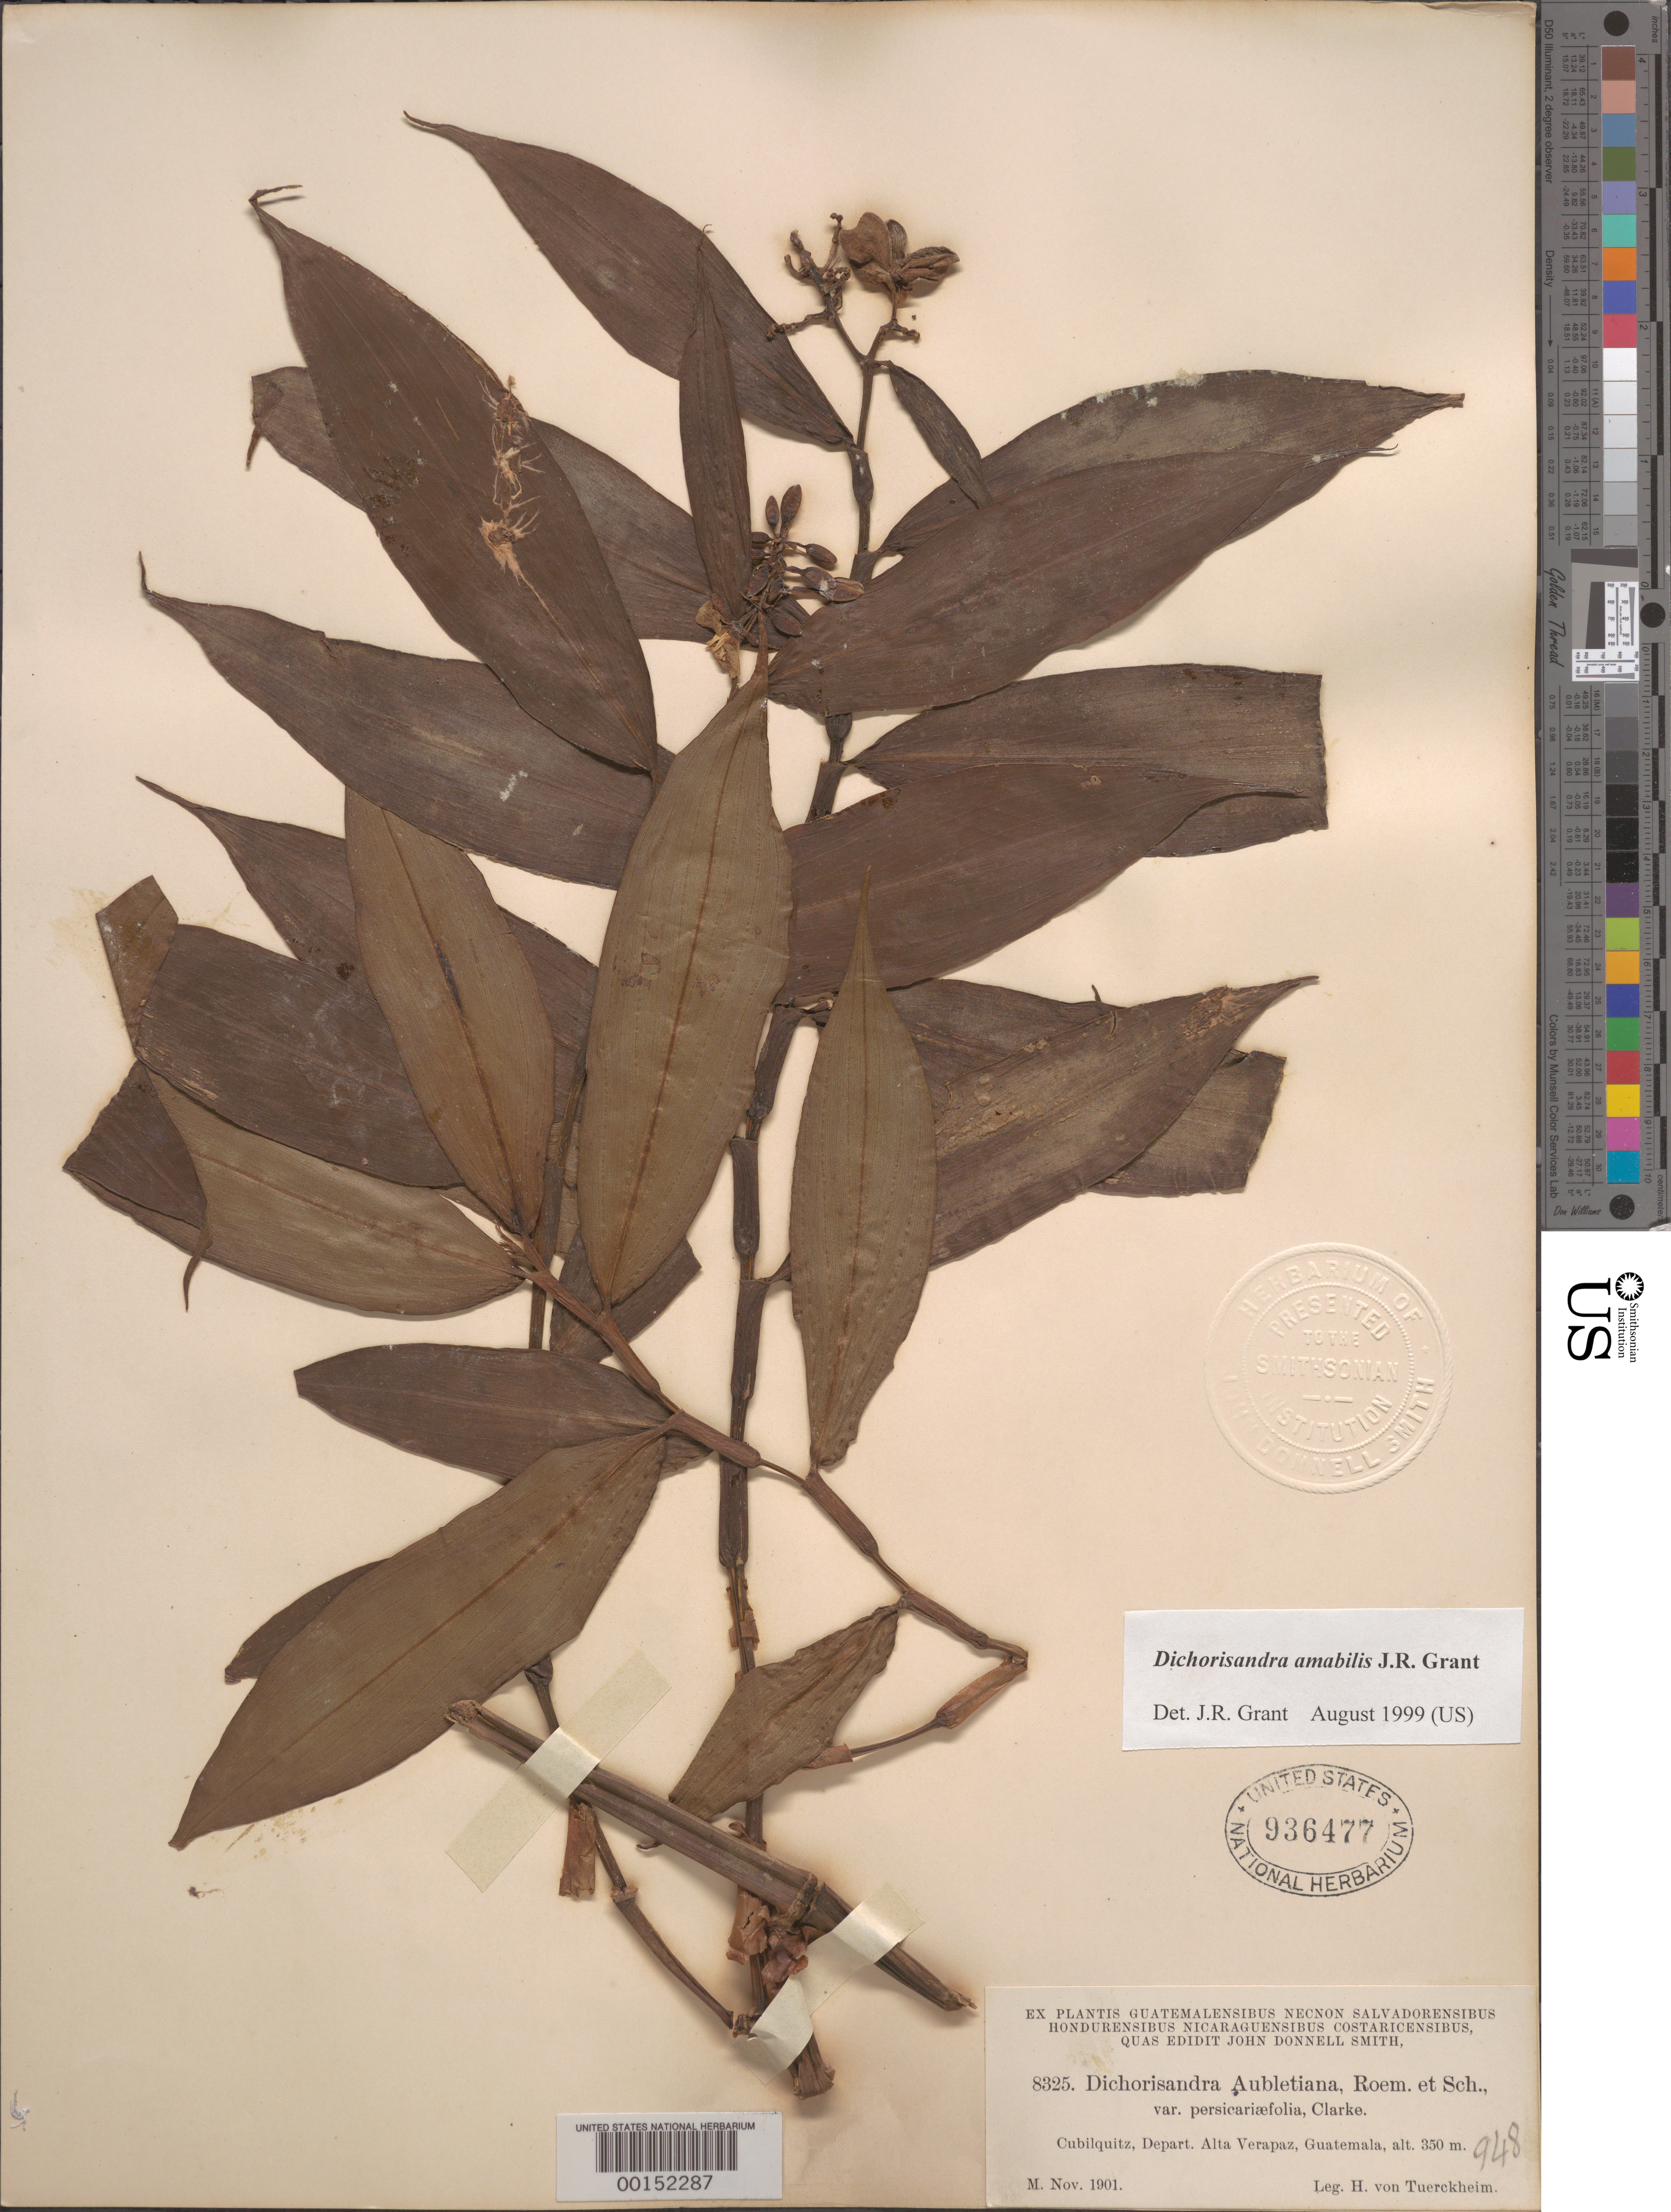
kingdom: Plantae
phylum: Tracheophyta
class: Liliopsida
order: Commelinales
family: Commelinaceae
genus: Dichorisandra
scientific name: Dichorisandra hexandra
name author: (Aubl.) Standl.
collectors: H. von Türckheim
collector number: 8325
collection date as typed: Nov 1901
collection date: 1901-11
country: Guatemala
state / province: Alta Verapaz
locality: Cubilquitz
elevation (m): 350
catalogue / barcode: US 936477